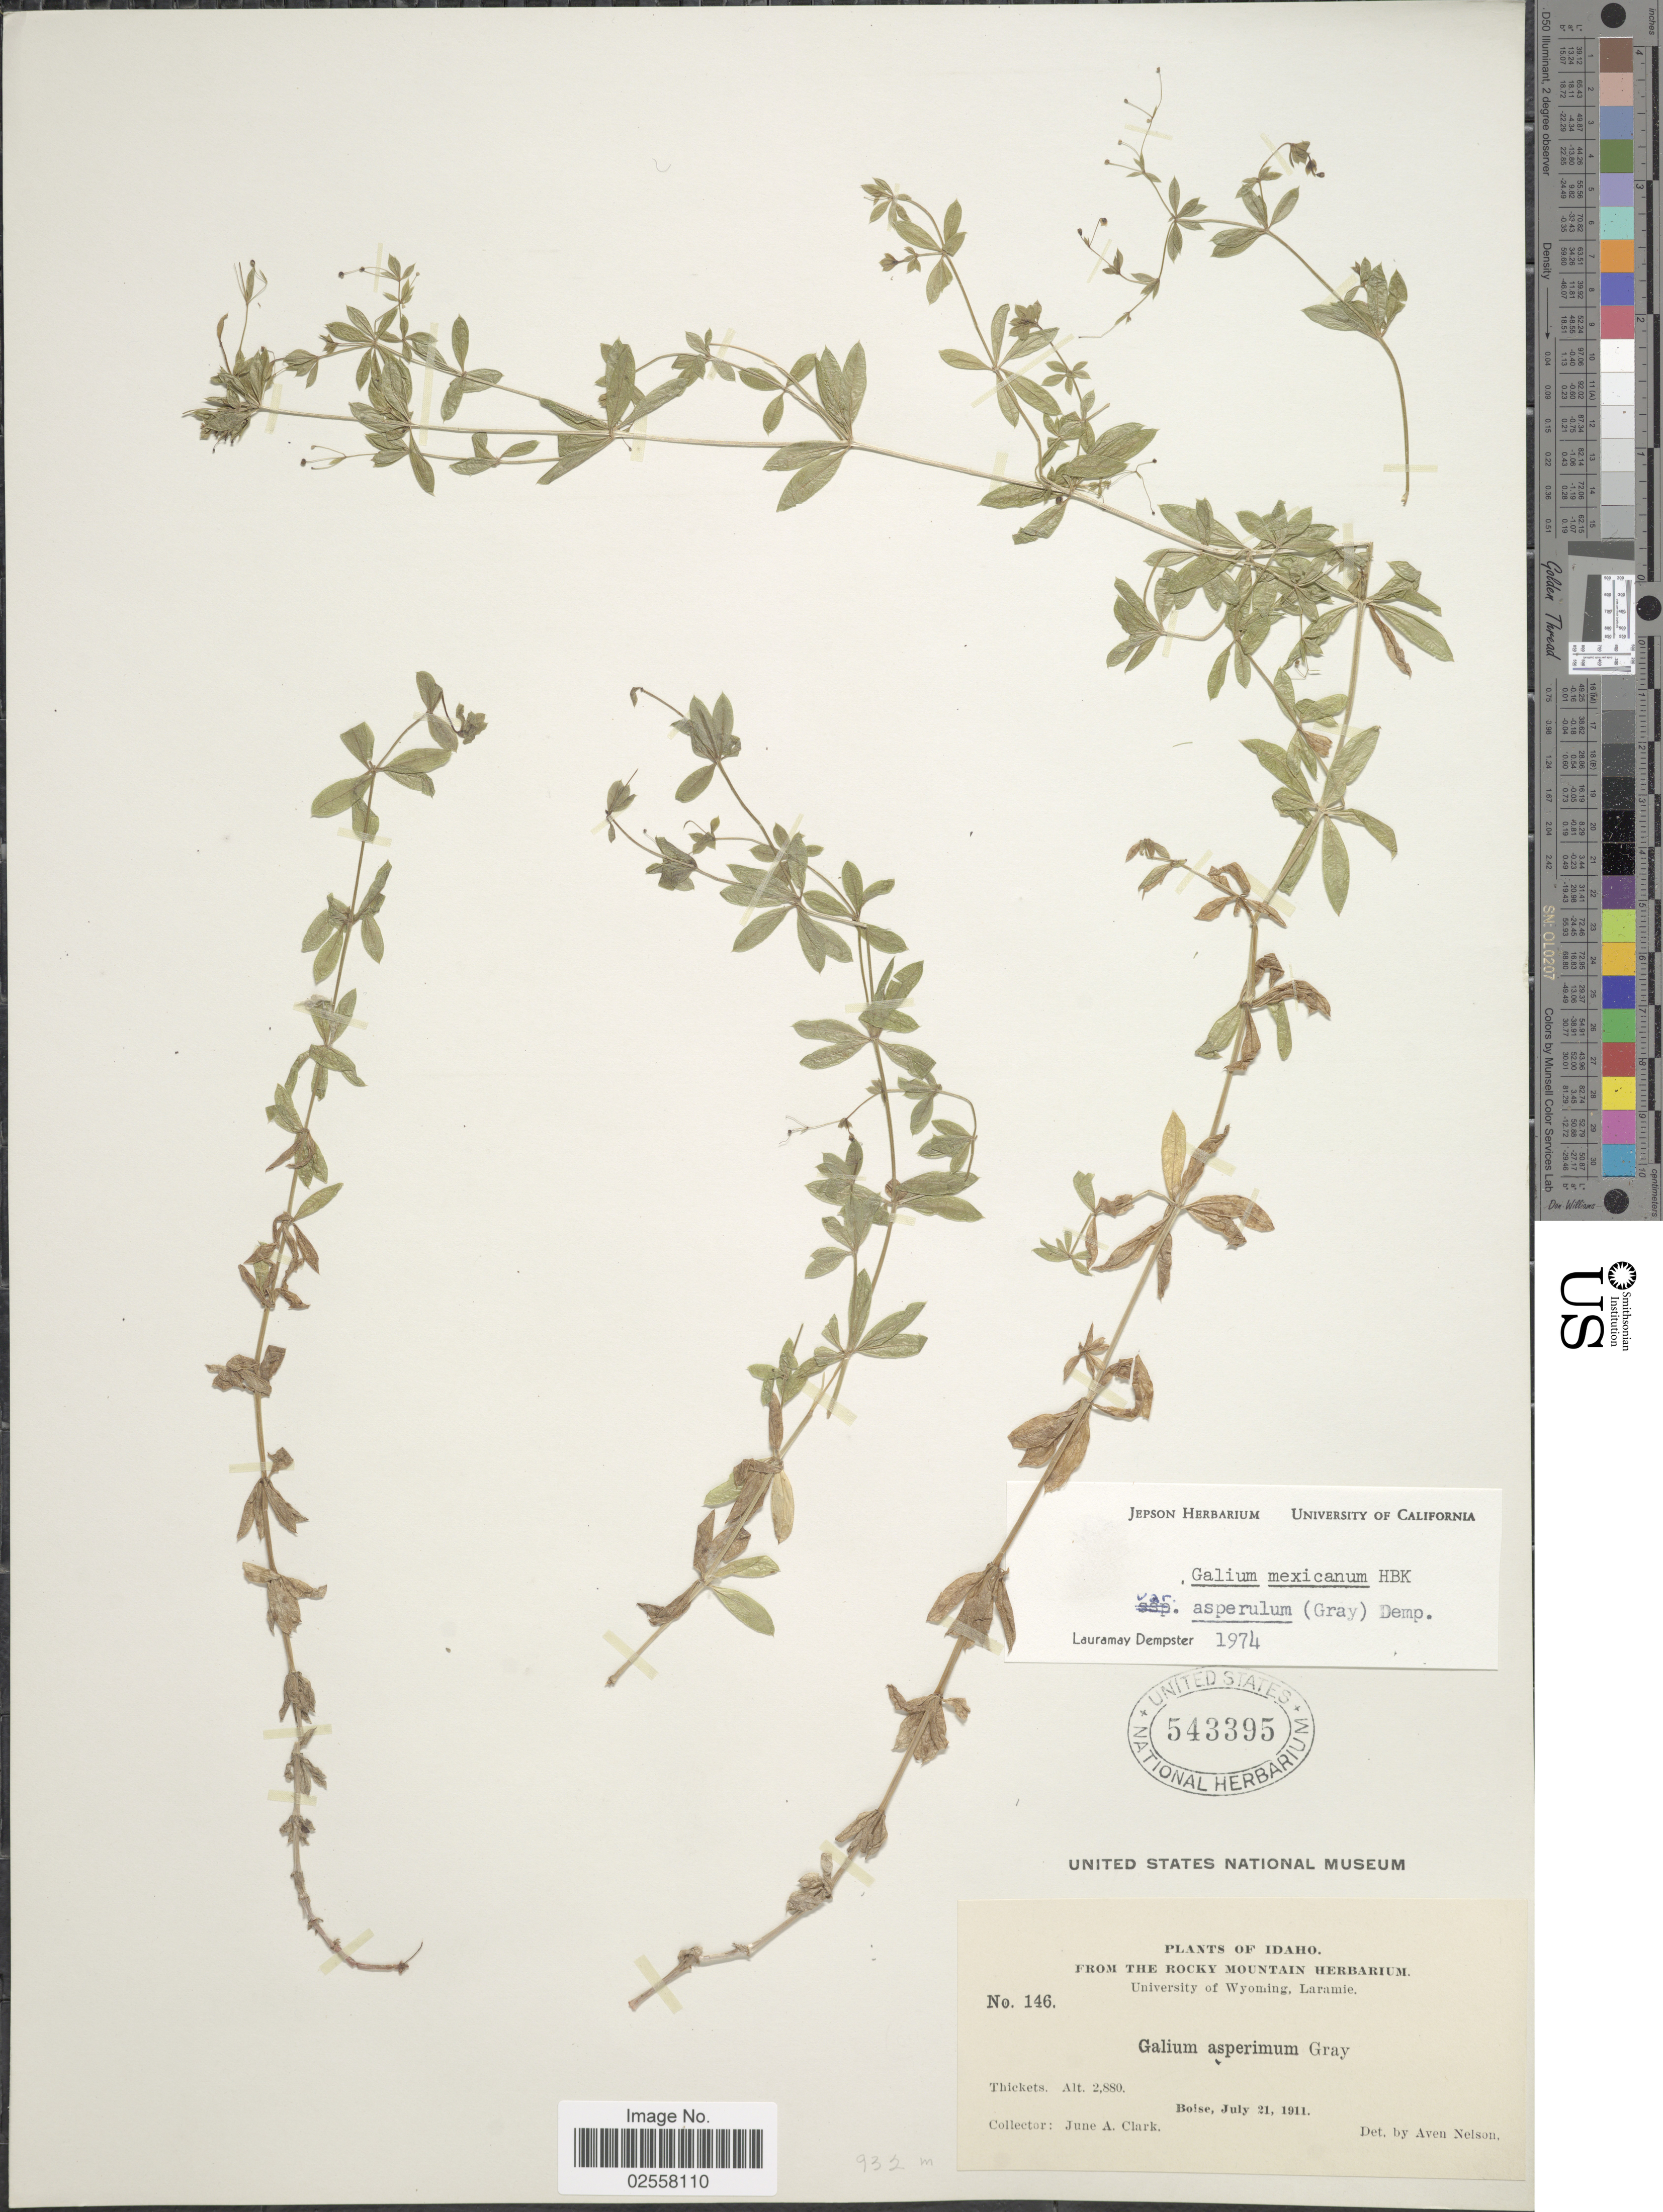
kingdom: Plantae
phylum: Tracheophyta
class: Magnoliopsida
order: Gentianales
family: Rubiaceae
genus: Galium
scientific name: Galium mexicanum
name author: Kunth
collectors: J. A. Clark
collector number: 146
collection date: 1911-07-21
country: United States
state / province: Idaho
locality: Boise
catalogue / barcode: US 543395